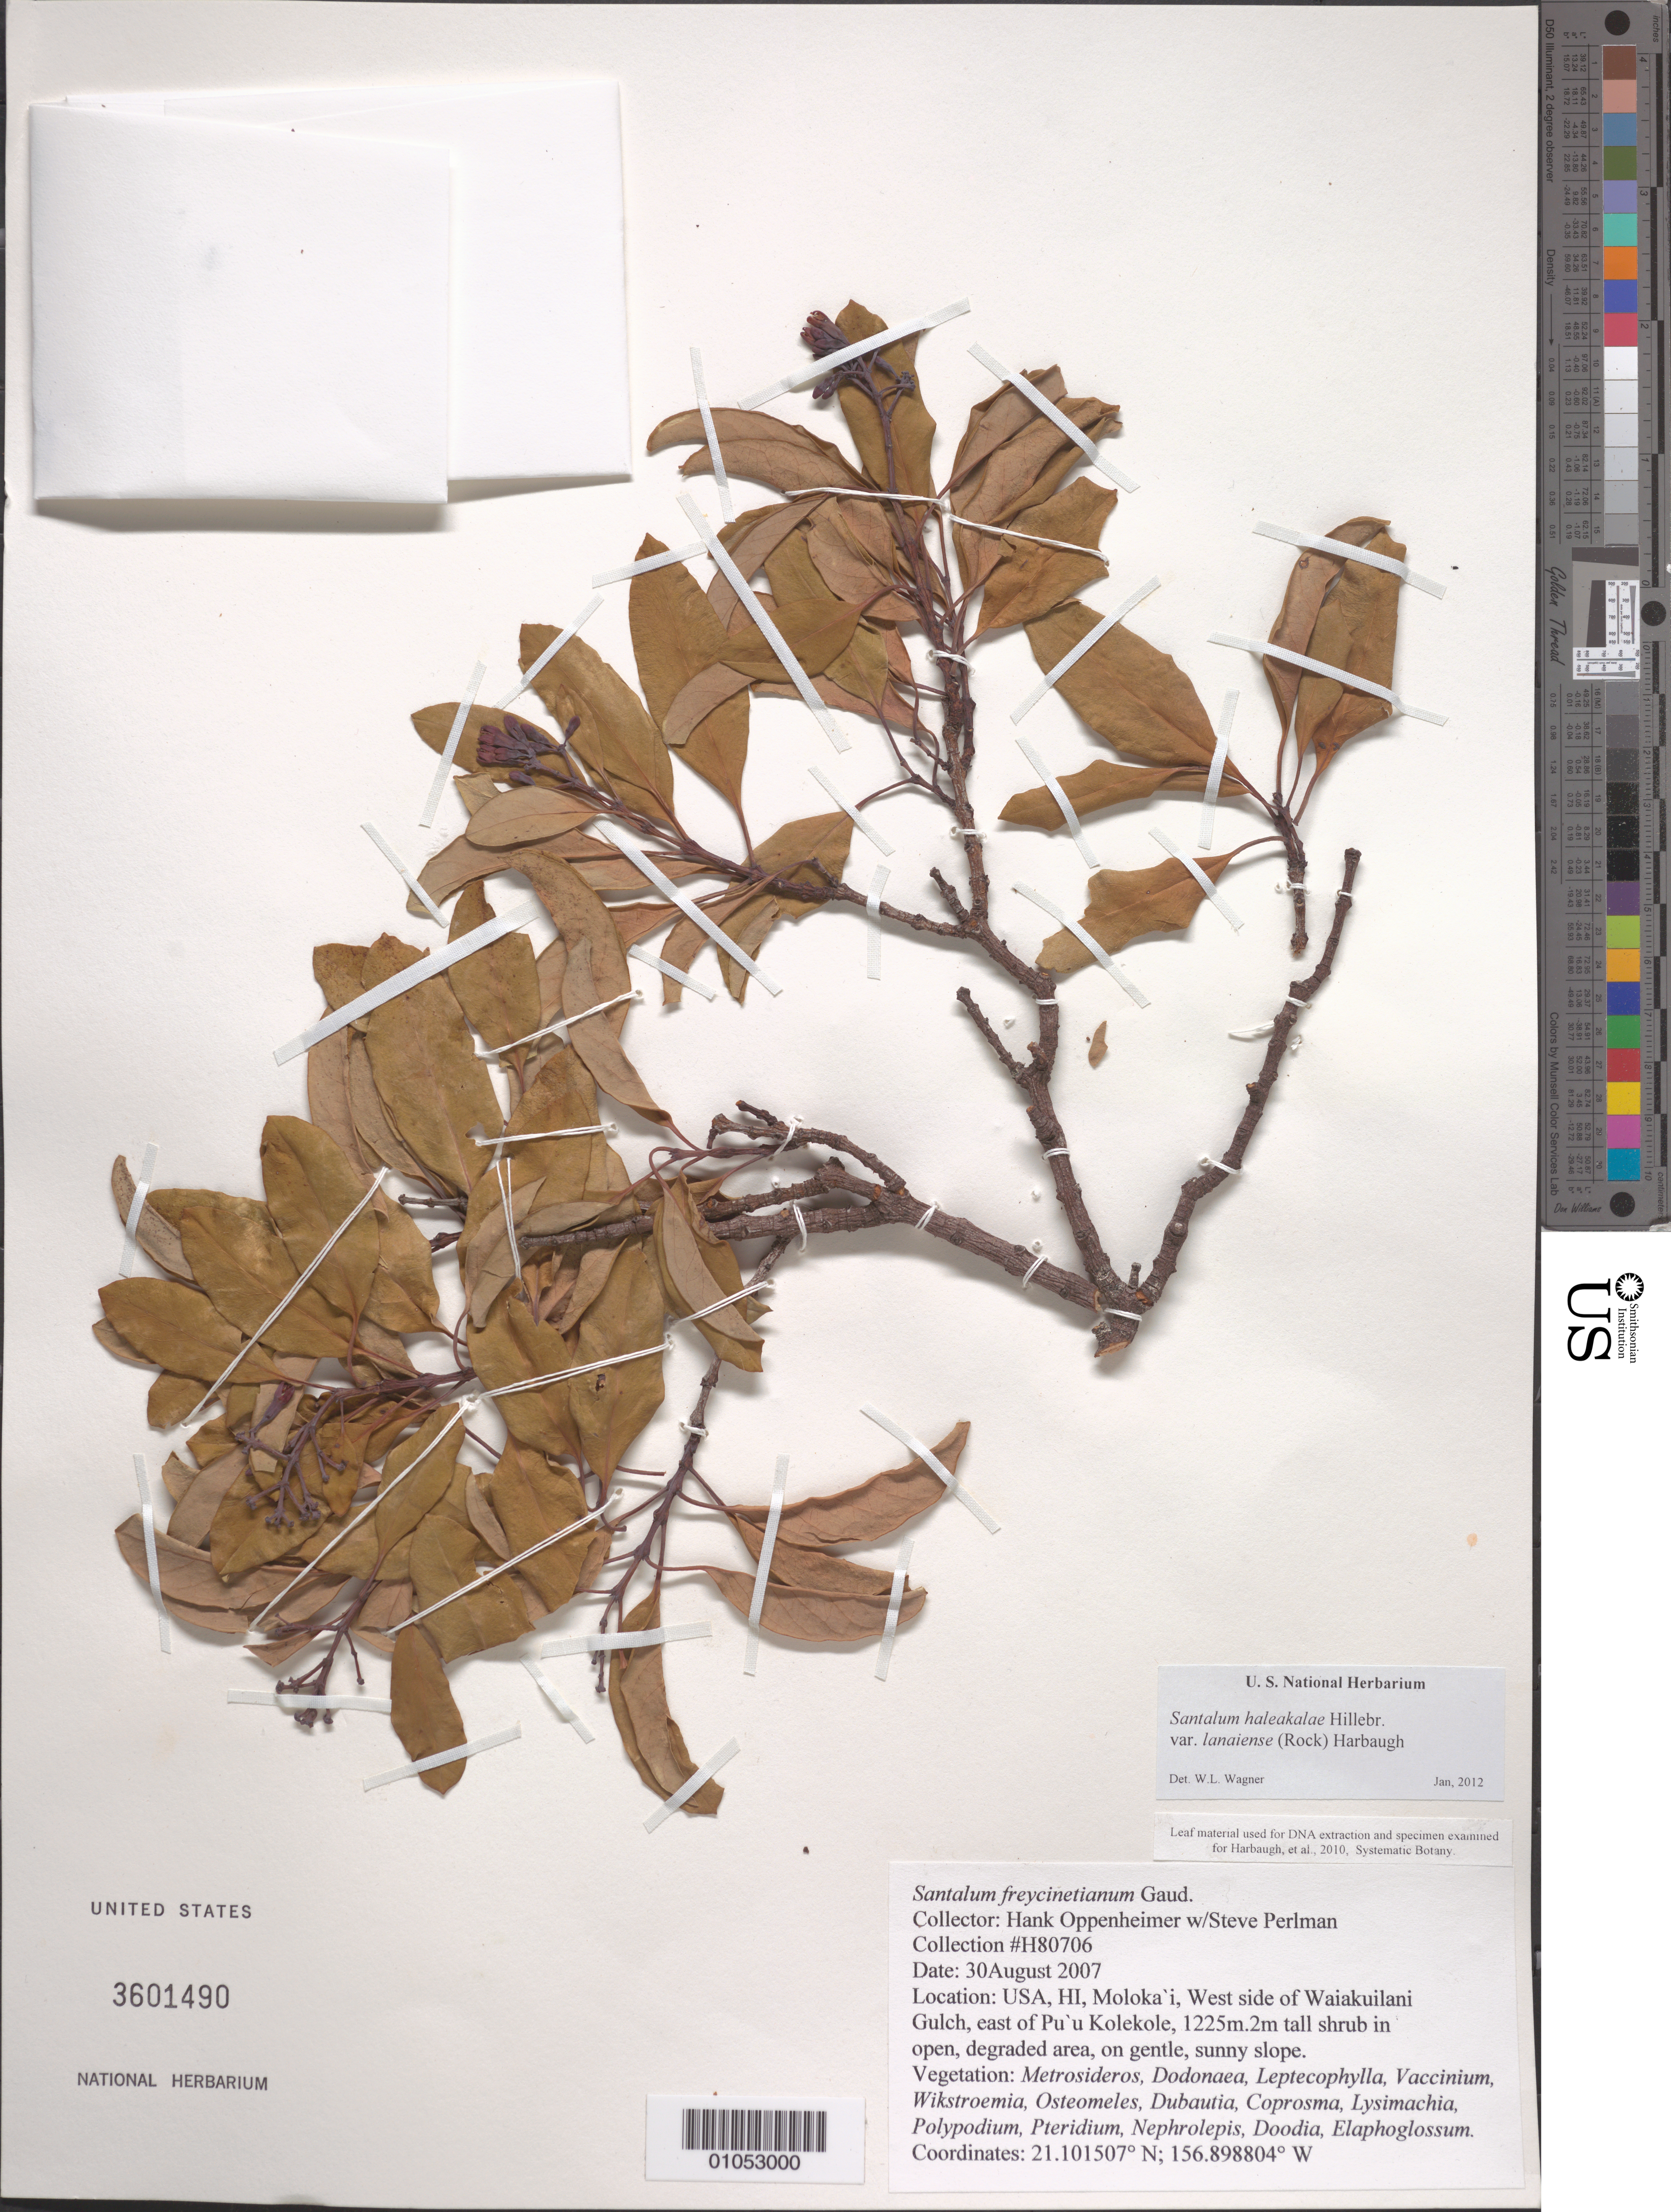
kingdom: Plantae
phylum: Tracheophyta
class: Magnoliopsida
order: Santalales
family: Santalaceae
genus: Santalum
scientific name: Santalum haleakalae var. lanaiense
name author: (Rock) Harbaugh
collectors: H. L. Oppenheimer & S. P. Perlman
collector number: H80706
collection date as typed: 30 Aug 2007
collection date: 2007-08-30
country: United States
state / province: Hawaii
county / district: Maui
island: Moloka'i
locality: West side of Waiakuilani Gulch, east of Puu Kolekole.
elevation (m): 1225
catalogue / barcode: US 3601490